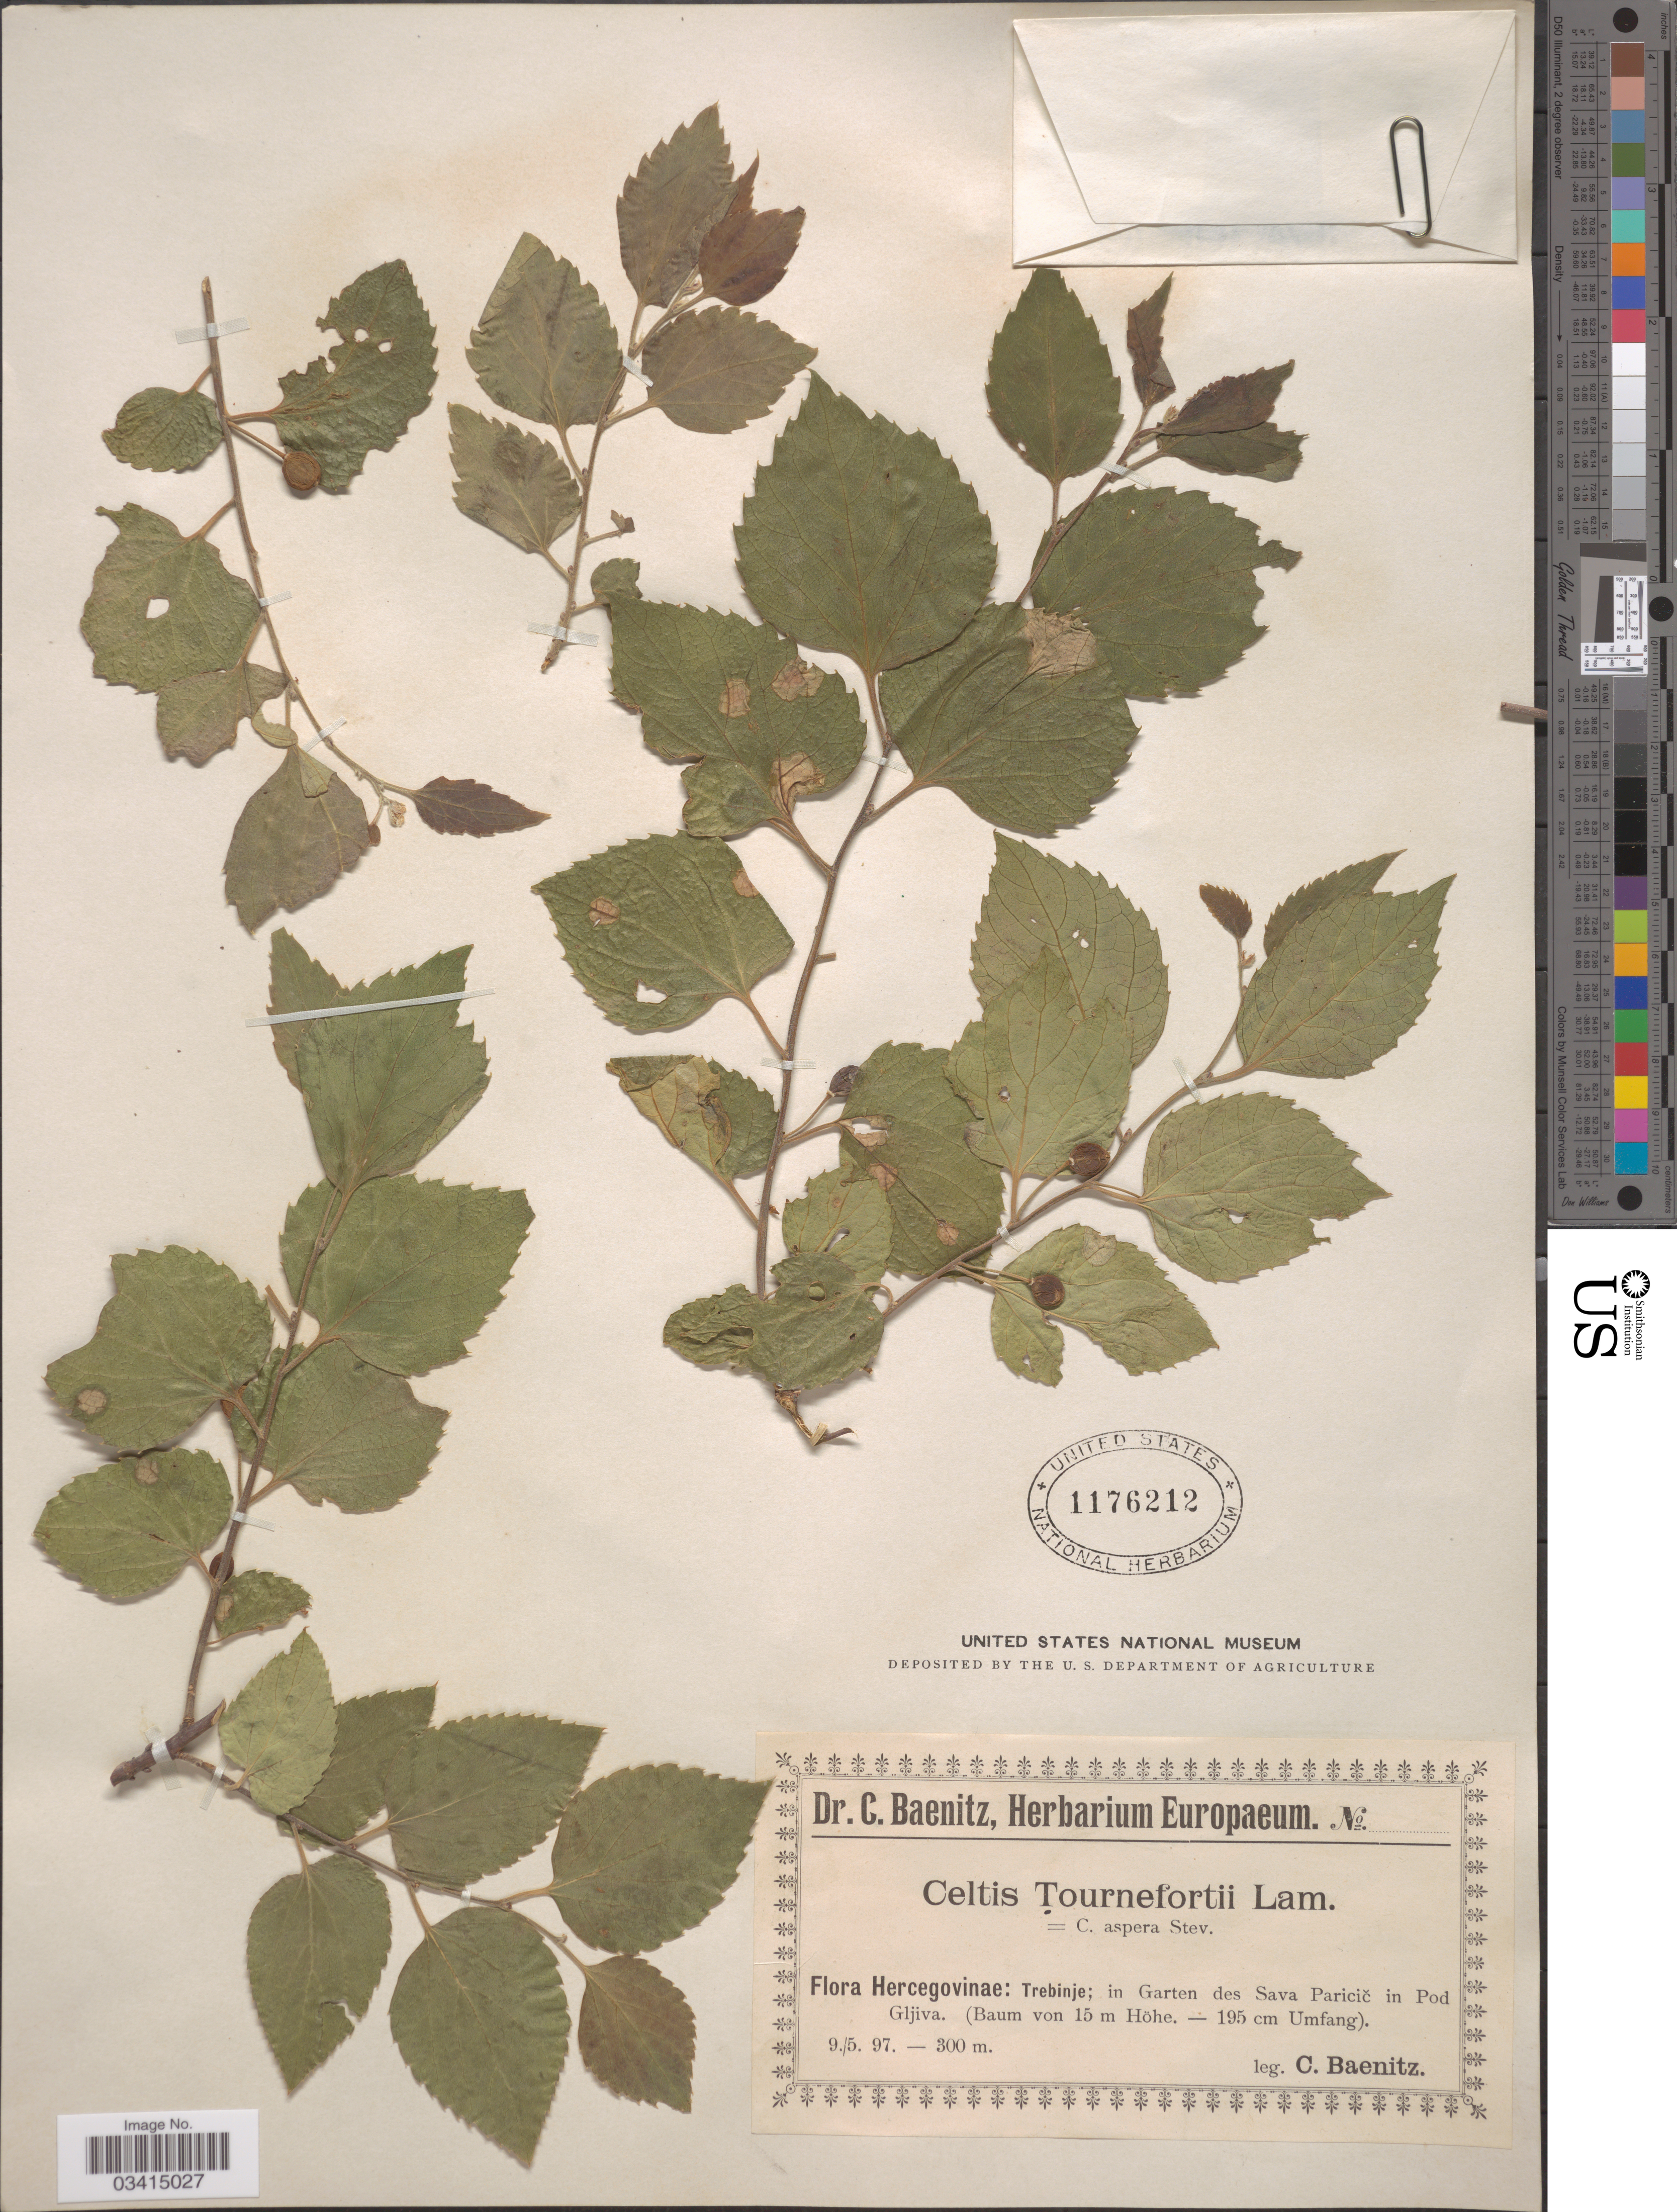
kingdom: Plantae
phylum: Tracheophyta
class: Magnoliopsida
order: Rosales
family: Cannabaceae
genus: Celtis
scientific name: Celtis tournefortii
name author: Lam.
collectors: C. G. Baenitz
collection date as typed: Transcribed d/m/y: 9/5/97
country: Bosnia and Herzegovina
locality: Hercegovinae: Trebinje; in Garten des Sava Paricič in Pod Gljiva.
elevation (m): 300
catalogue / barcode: US 1176212